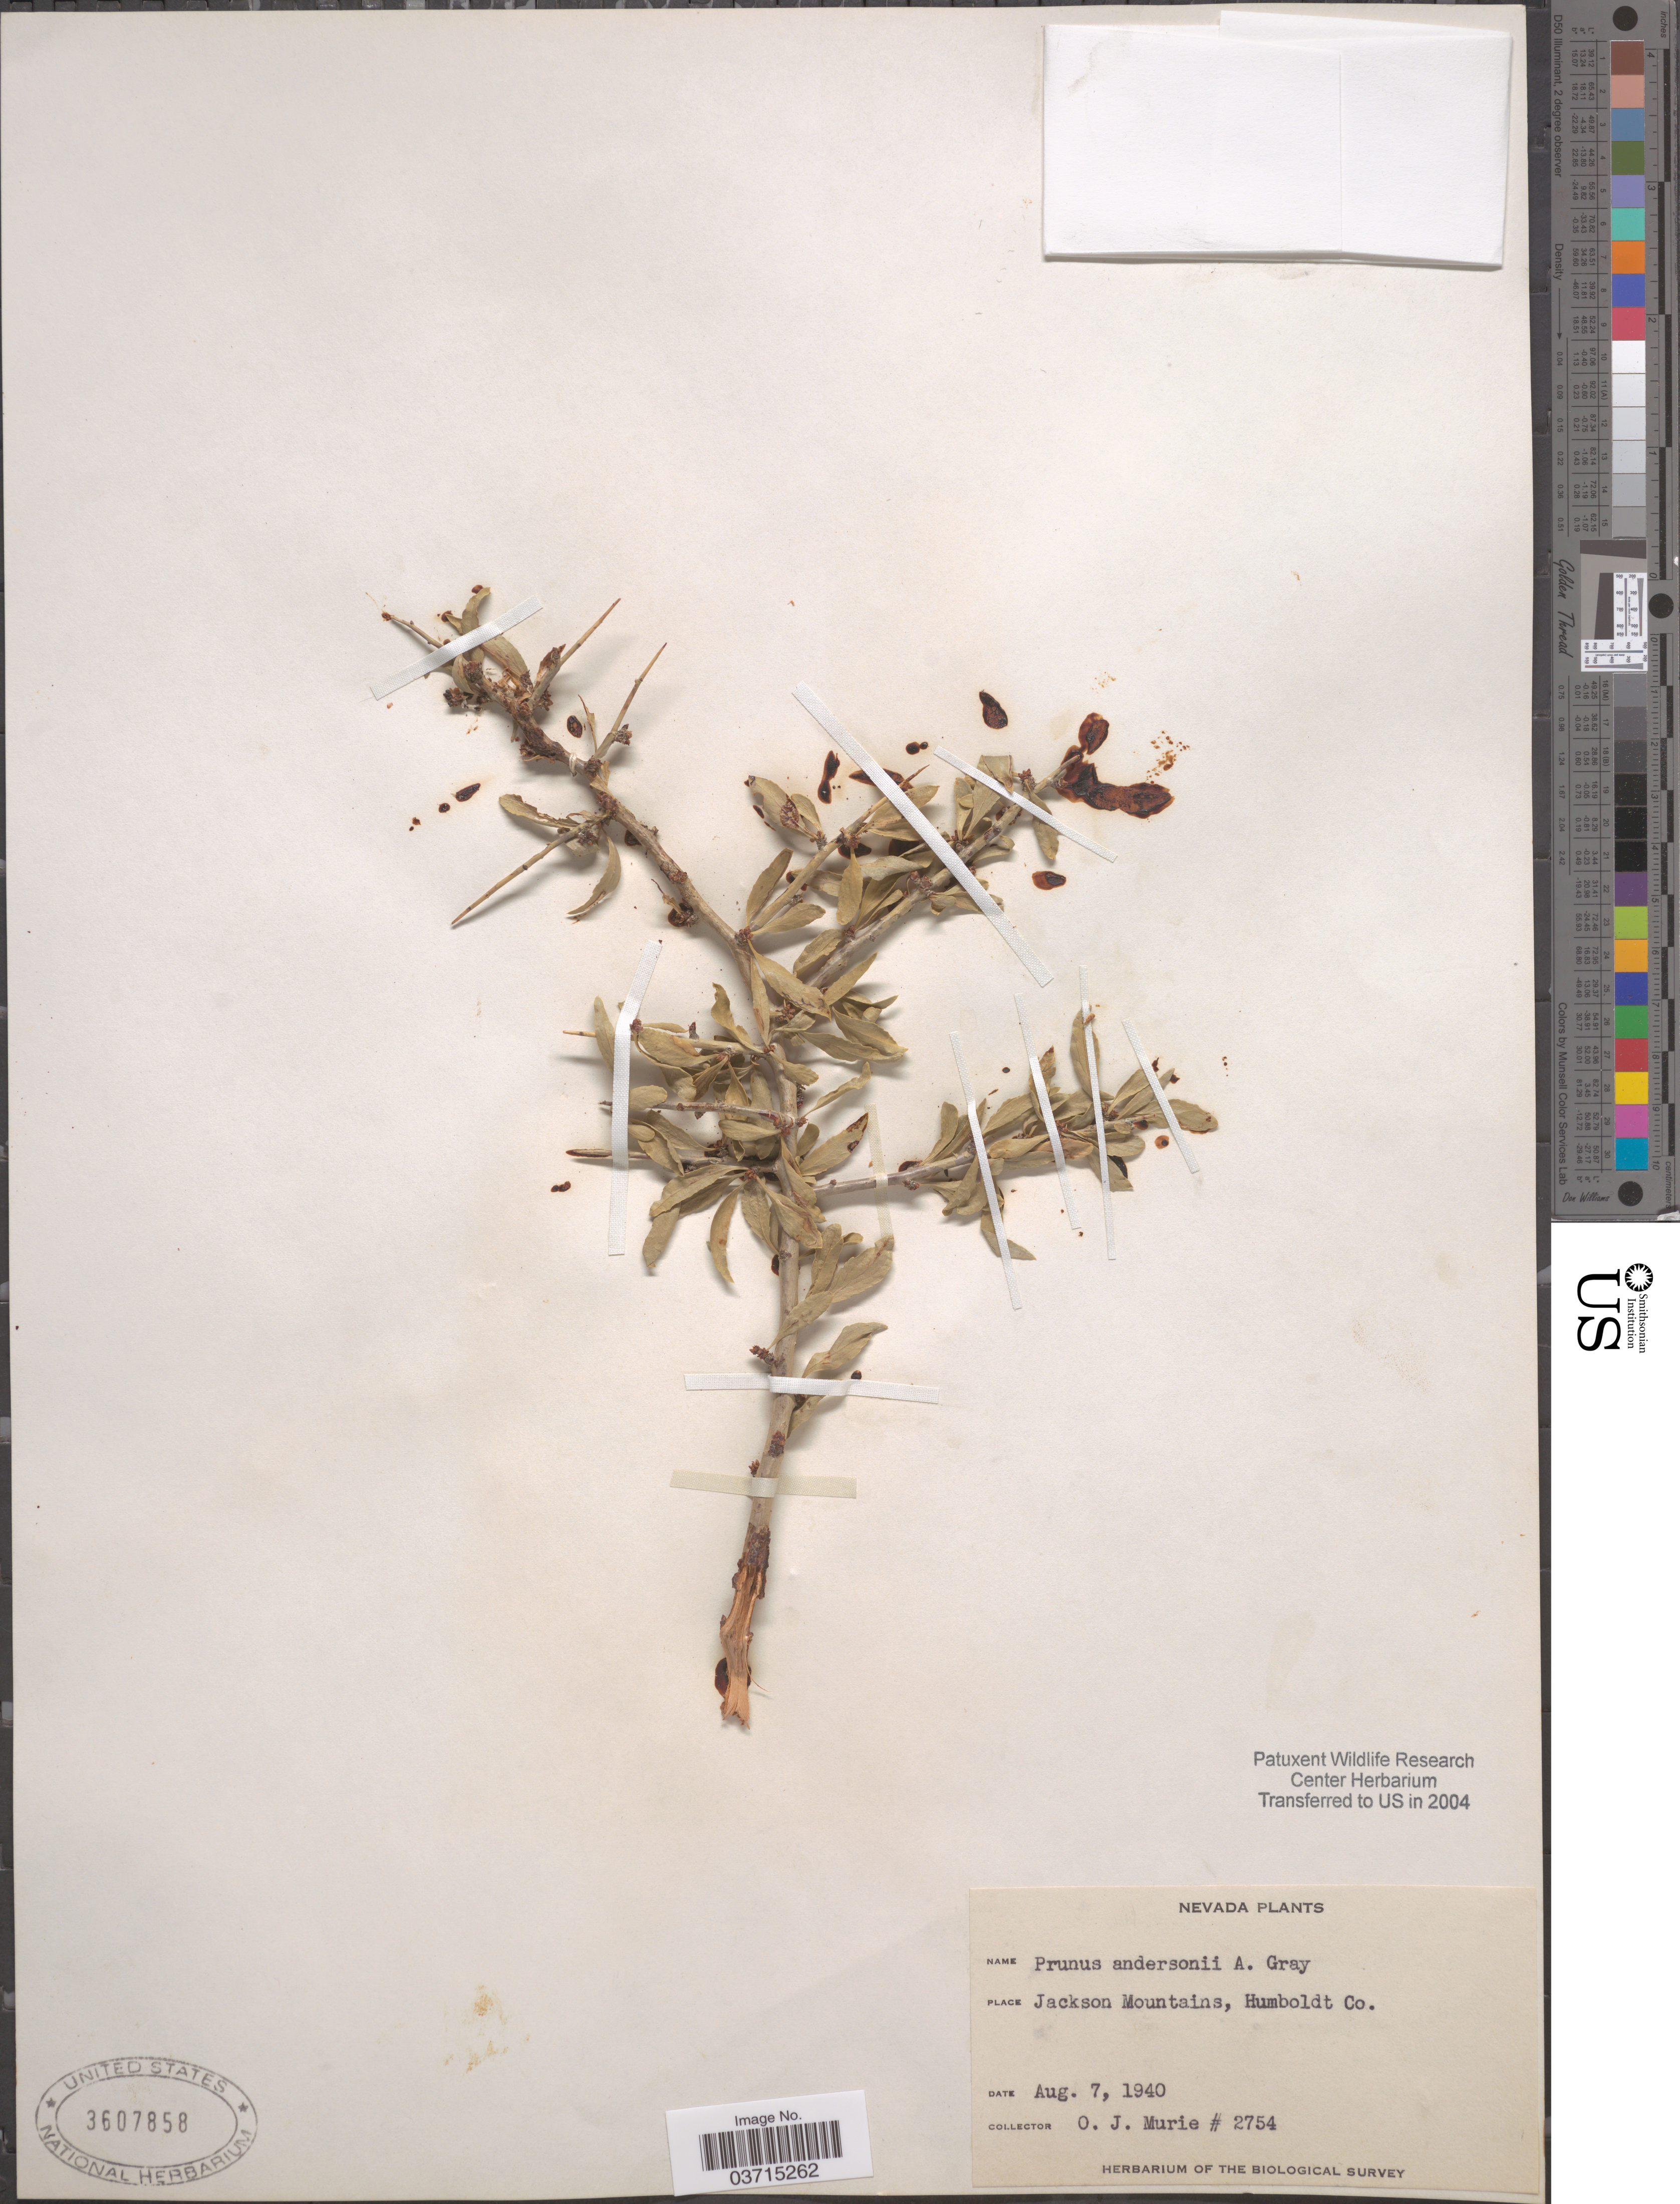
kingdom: Plantae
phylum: Tracheophyta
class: Magnoliopsida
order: Rosales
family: Rosaceae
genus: Prunus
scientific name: Prunus andersonii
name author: A. Gray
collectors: O. Murie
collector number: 2754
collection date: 1940-08-07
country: United States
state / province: Nevada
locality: Jackson Mountains, Humboldt Co.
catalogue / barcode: US 3607858